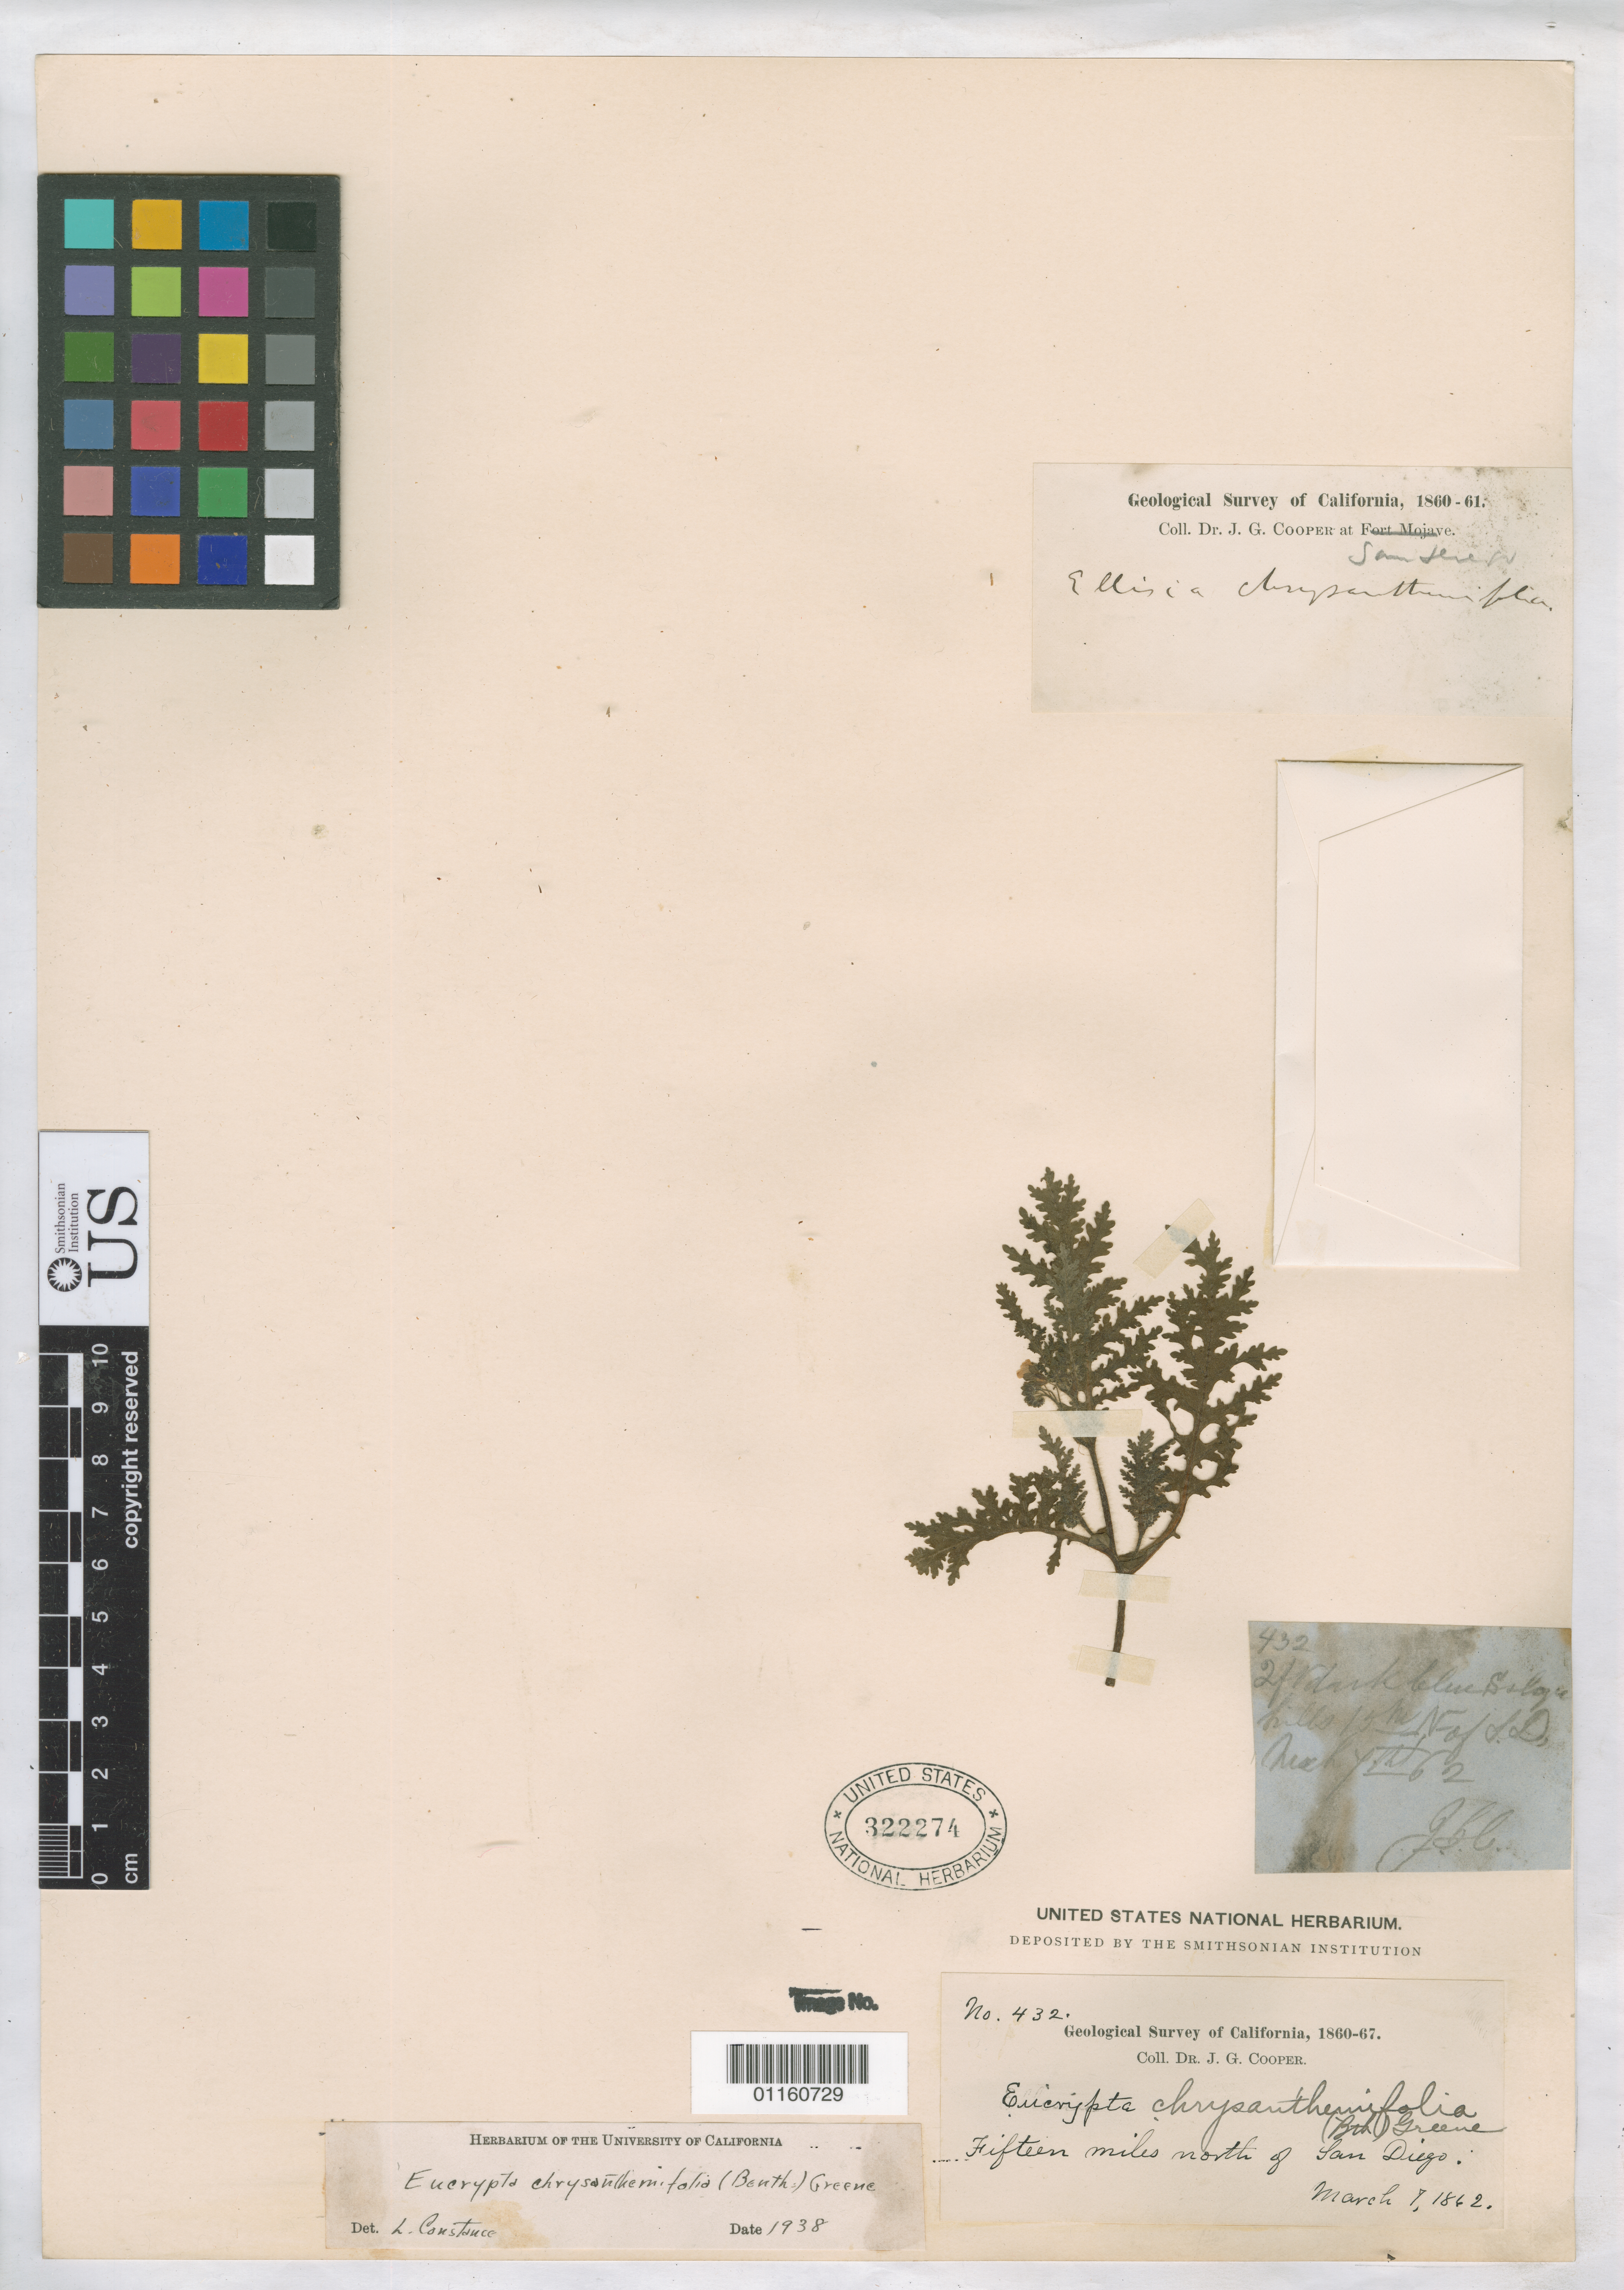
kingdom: Plantae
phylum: Tracheophyta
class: Magnoliopsida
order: Boraginales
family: Hydrophyllaceae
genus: Eucrypta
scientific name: Eucrypta chrysanthemifolia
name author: (Benth.) Greene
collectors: J. G. Cooper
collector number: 432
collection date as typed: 7 Mar 1862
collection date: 1862-03-07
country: United States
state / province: California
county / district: San Diego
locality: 15 miles north of San Diego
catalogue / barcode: US 322274